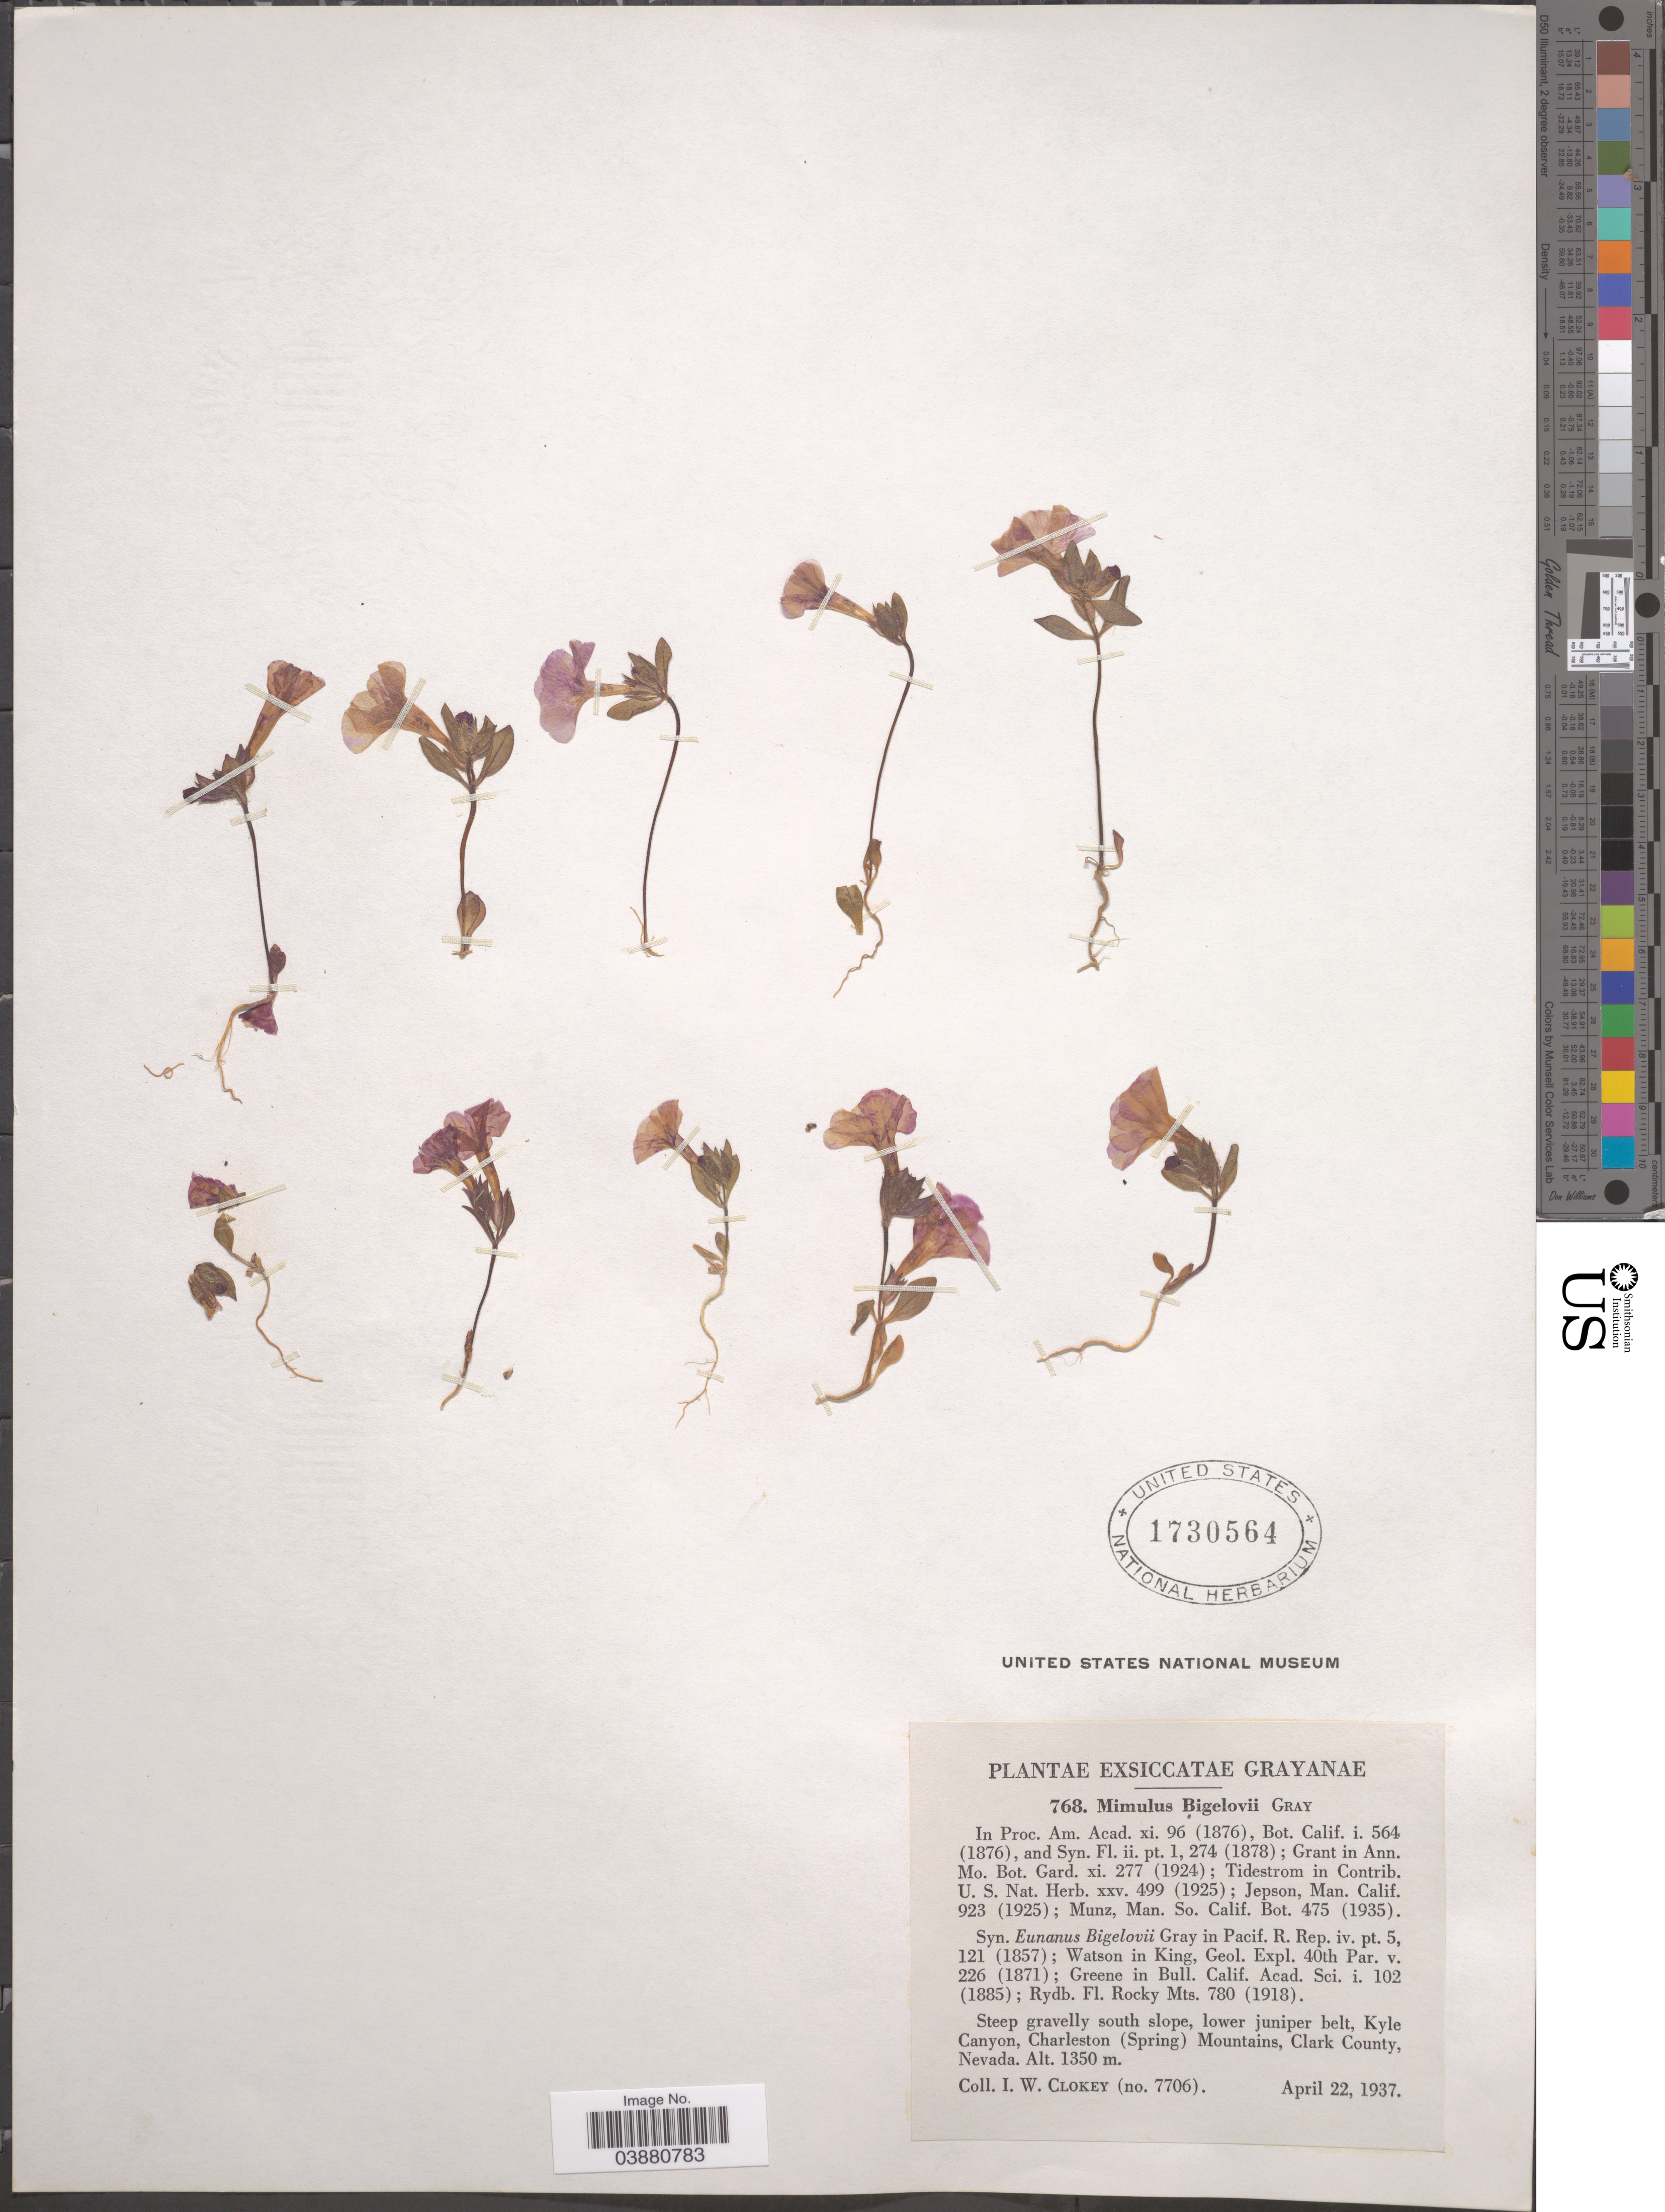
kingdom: Plantae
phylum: Tracheophyta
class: Magnoliopsida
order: Lamiales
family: Phrymaceae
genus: Mimulus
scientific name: Mimulus bigelovii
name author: (A. Gray) G.L. Nesom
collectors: I. W. Clokey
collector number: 7706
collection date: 1937-04-22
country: United States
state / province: Nevada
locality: Steep gravelly south slope, lower juniper belt, Kyle Canyon, Charleston (Spring) Mountains, Clark County.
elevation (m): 1350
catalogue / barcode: US 1730564